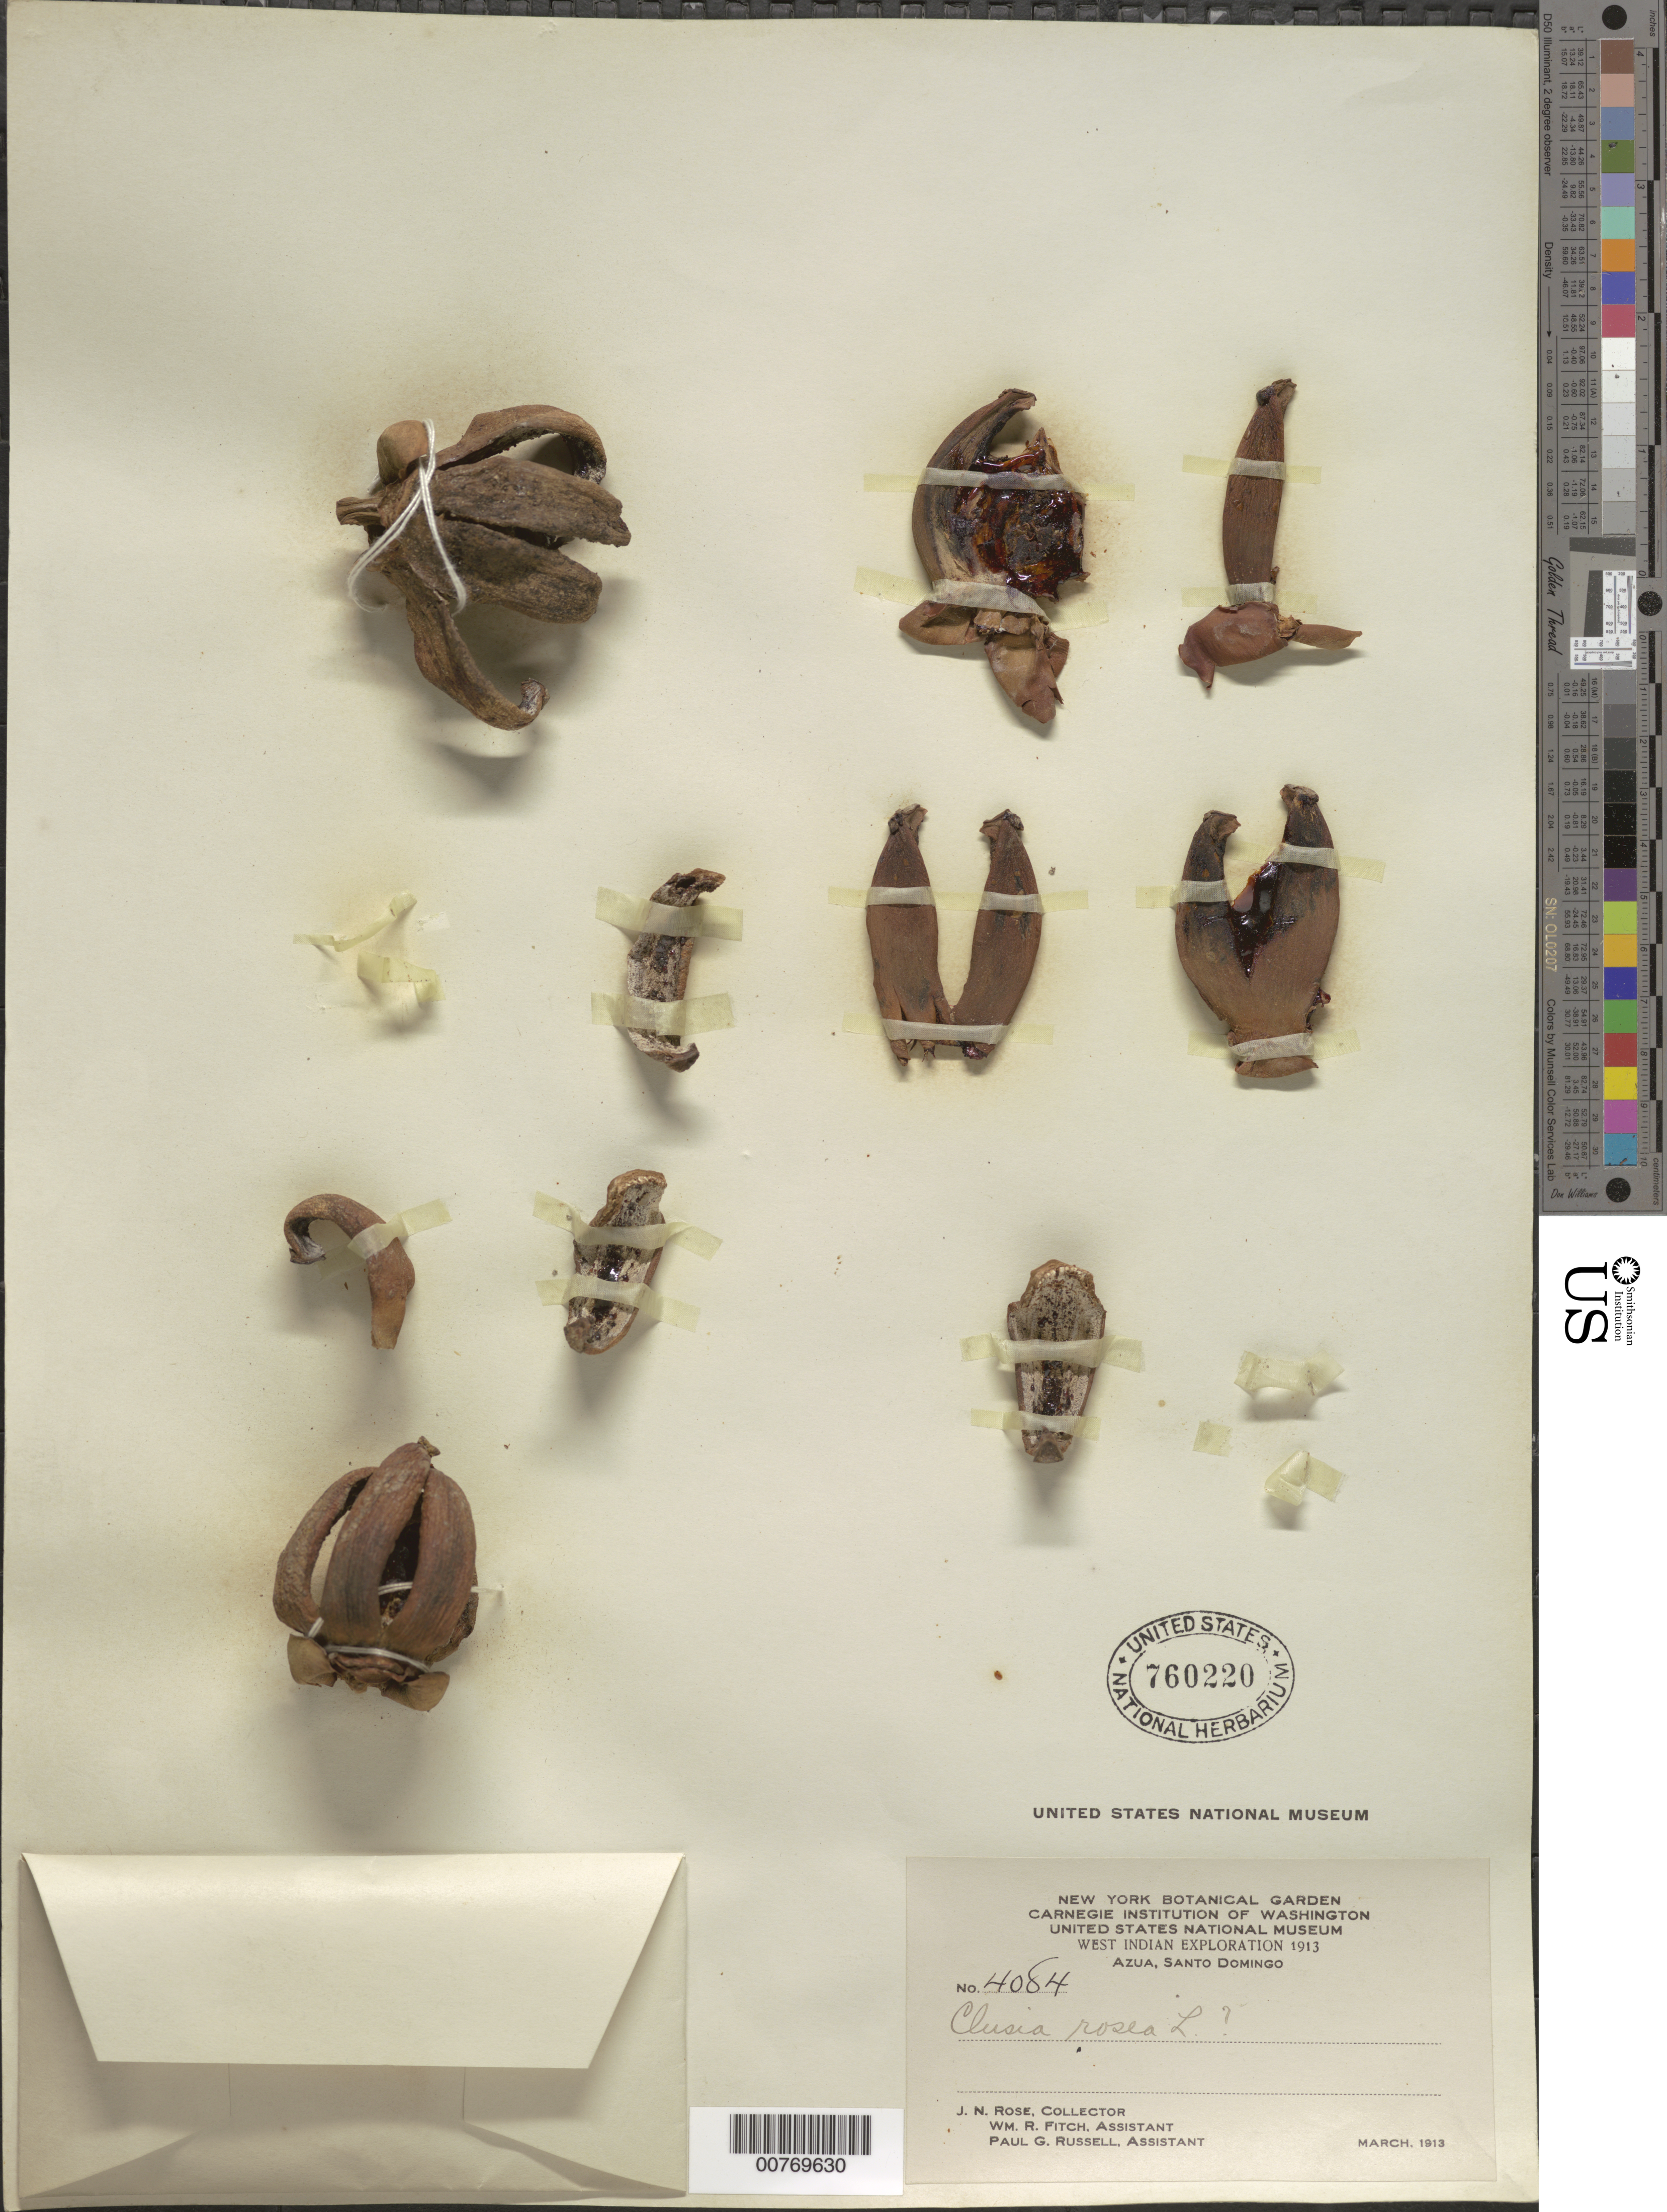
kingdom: Plantae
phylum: Tracheophyta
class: Magnoliopsida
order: Malpighiales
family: Clusiaceae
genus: Clusia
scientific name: Clusia rosea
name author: Jacq.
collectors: J. N. Rose, W. R. Fitch & P. G. Russell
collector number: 4084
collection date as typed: Mar 1913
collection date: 1913-03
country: Dominican Republic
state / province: Azua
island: Hispaniola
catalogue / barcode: US 760220